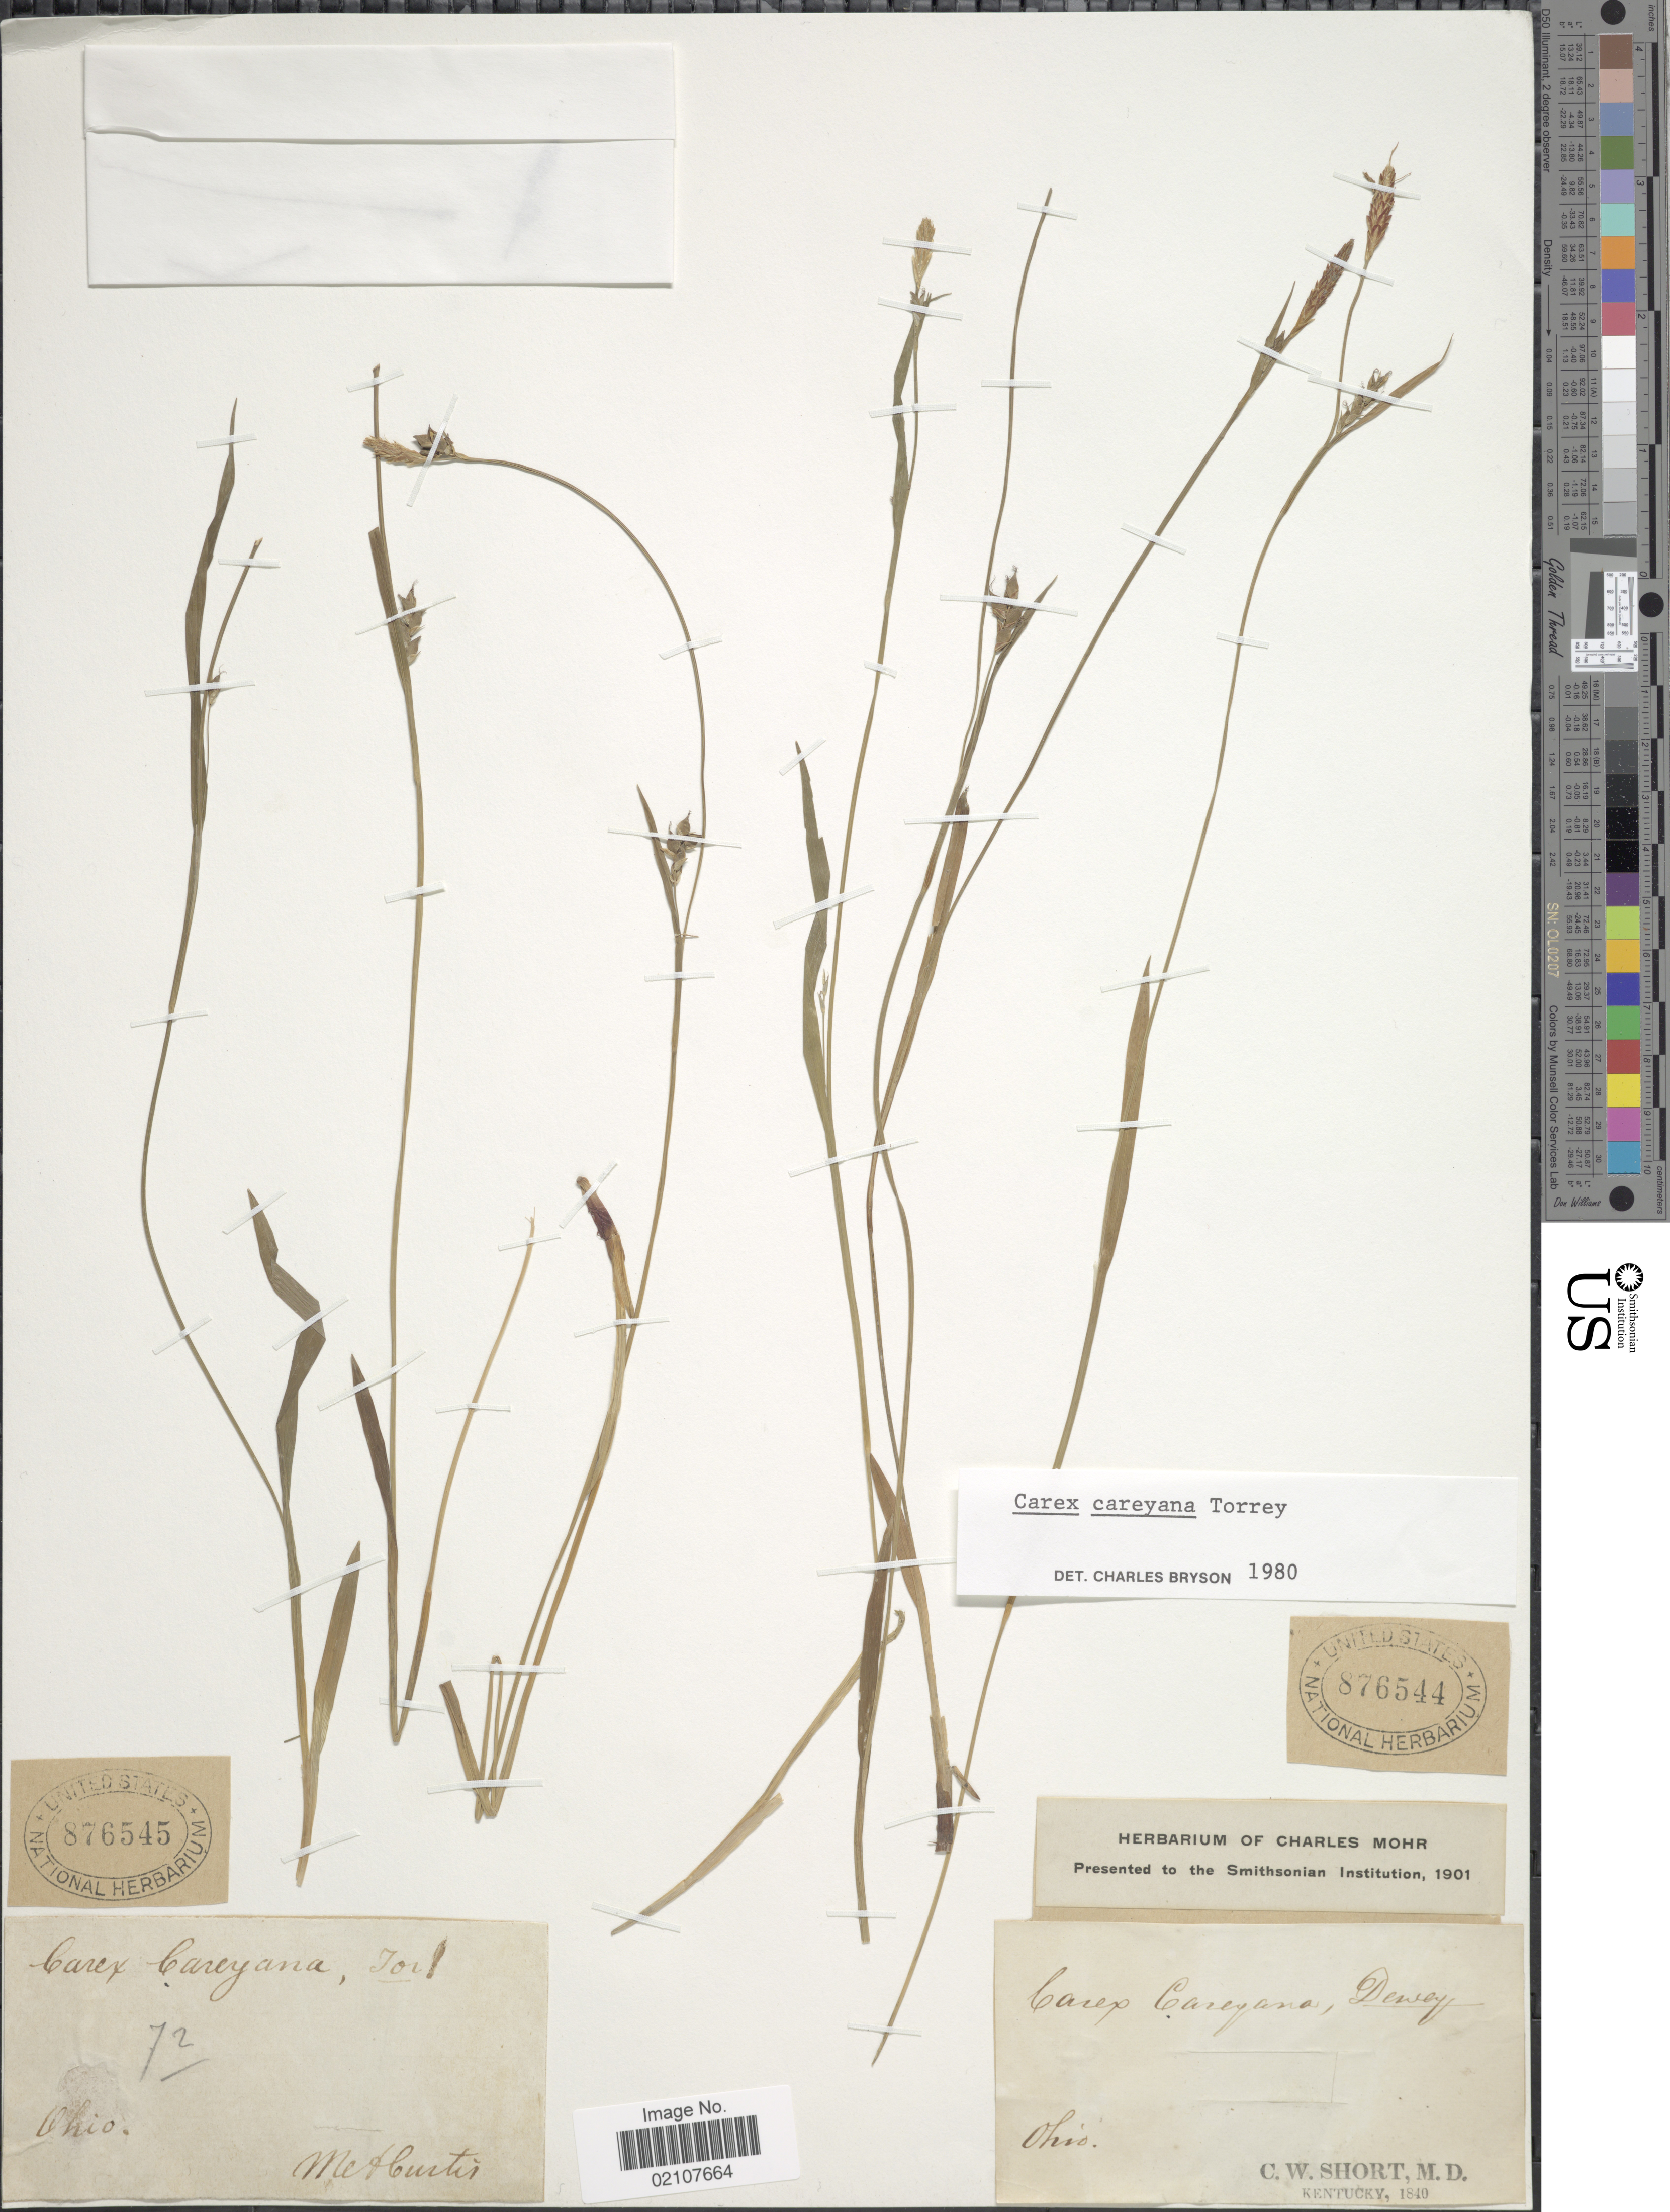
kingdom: Plantae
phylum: Tracheophyta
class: Liliopsida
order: Poales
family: Cyperaceae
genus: Carex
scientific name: Carex careyana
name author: Torr. ex Dewey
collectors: M. A. Curtis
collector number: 72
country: United States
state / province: Ohio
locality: Ohio.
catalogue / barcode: US 876545-2